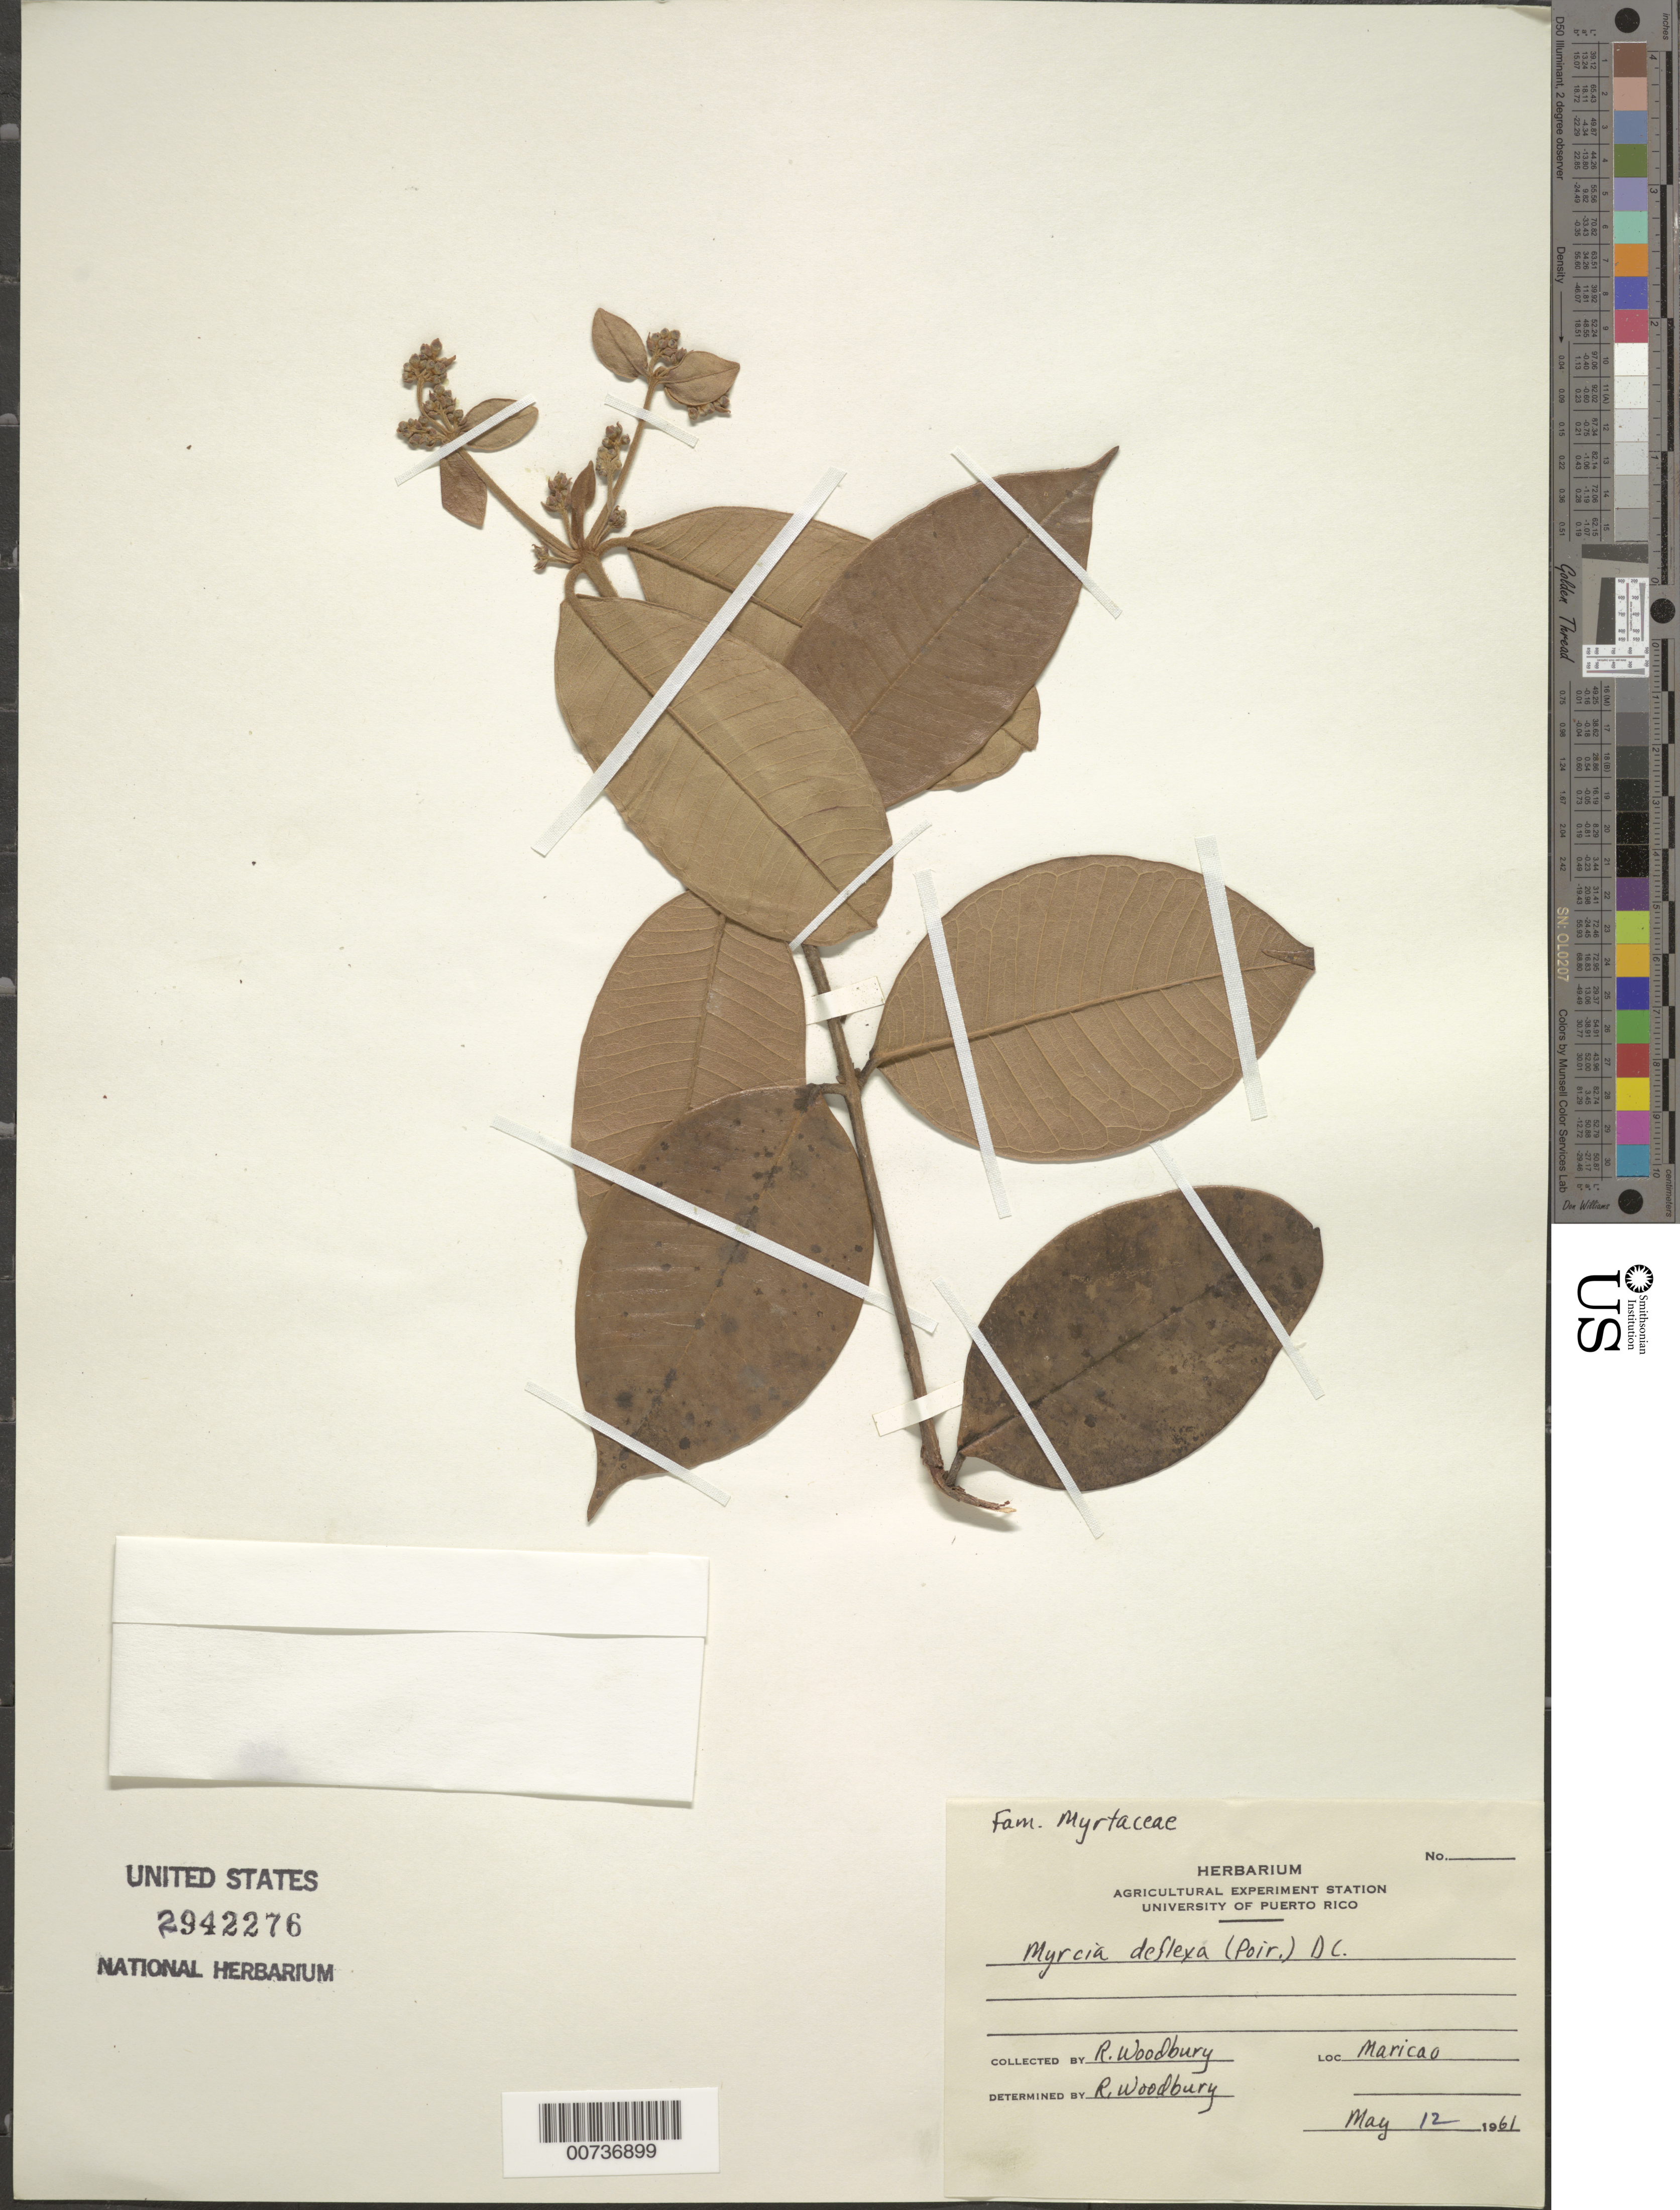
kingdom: Plantae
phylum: Tracheophyta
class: Magnoliopsida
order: Myrtales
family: Myrtaceae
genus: Myrcia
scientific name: Myrcia deflexa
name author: (Poir.) DC.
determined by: Woodbury, R. O.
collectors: R. O. Woodbury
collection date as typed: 12 May 1961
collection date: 1961-05-12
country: Puerto Rico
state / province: Maricao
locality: Maricao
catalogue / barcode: US 2942276